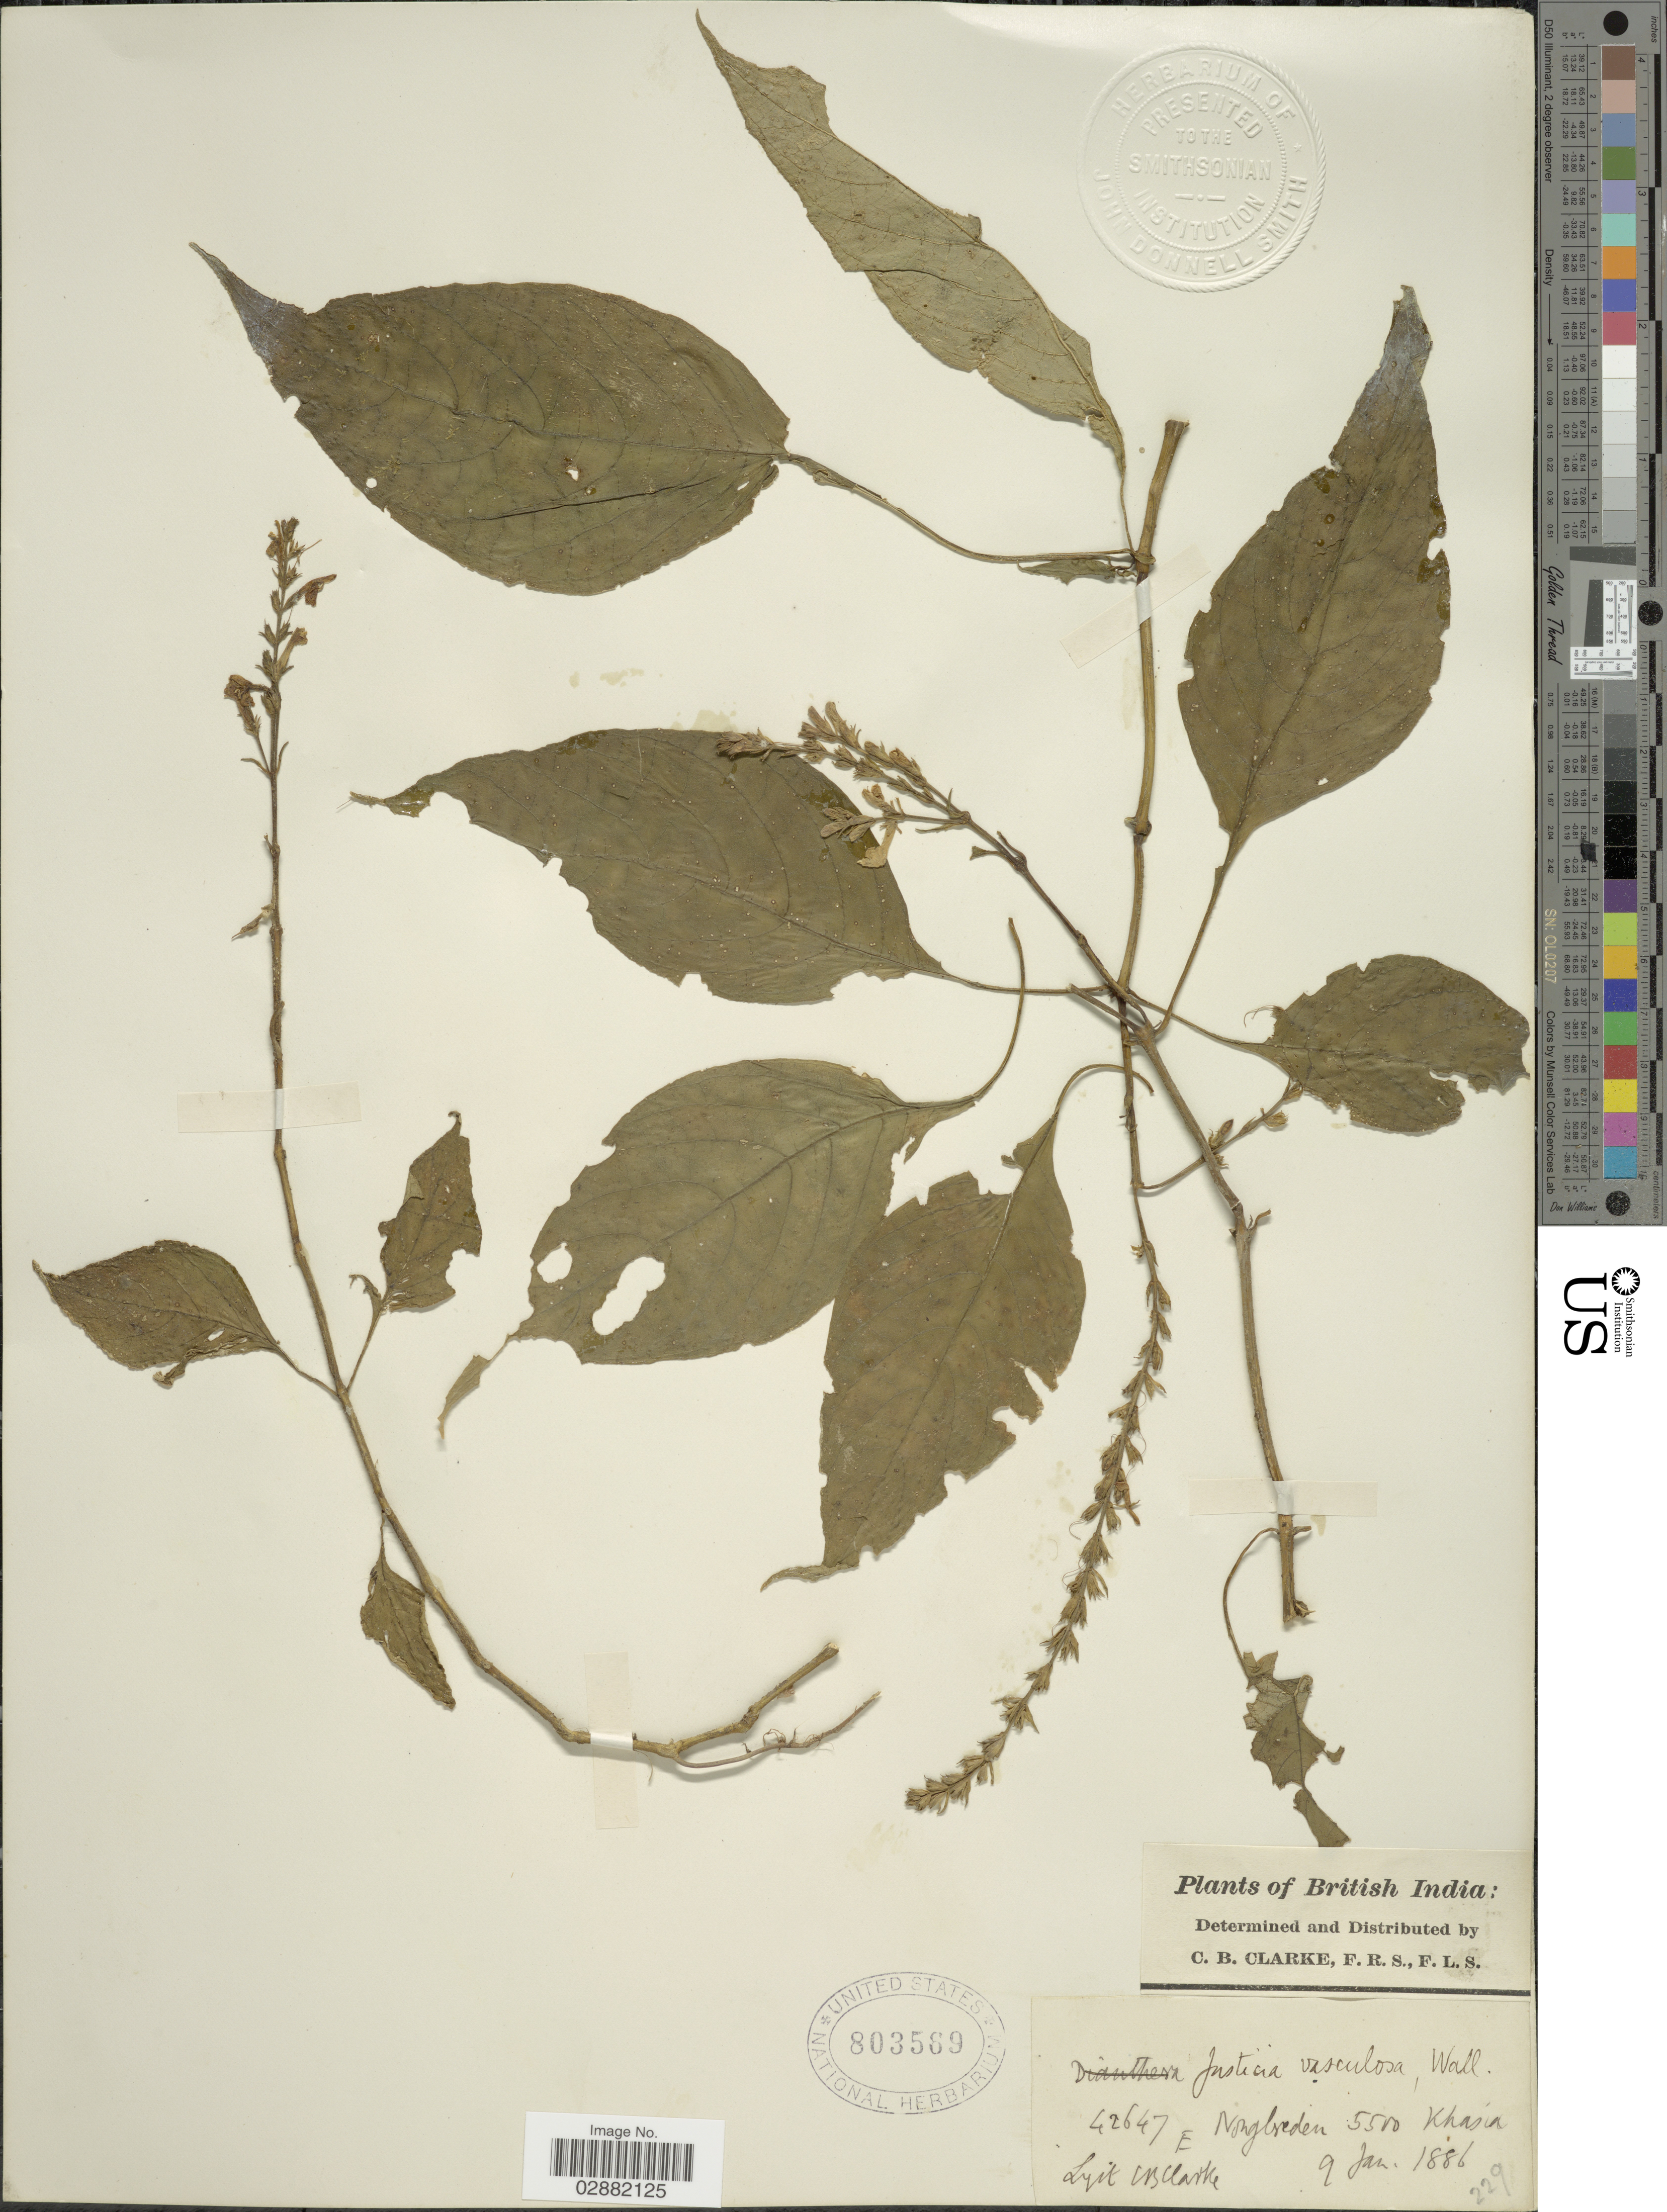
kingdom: Plantae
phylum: Tracheophyta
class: Magnoliopsida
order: Lamiales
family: Acanthaceae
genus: Justicia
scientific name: Justicia vasculosa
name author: Wall.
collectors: C. B. Clarke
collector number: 42647E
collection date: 1886-01-09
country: India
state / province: Meghalaya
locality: British India, Nongbreden, Khasia.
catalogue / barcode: US 803589